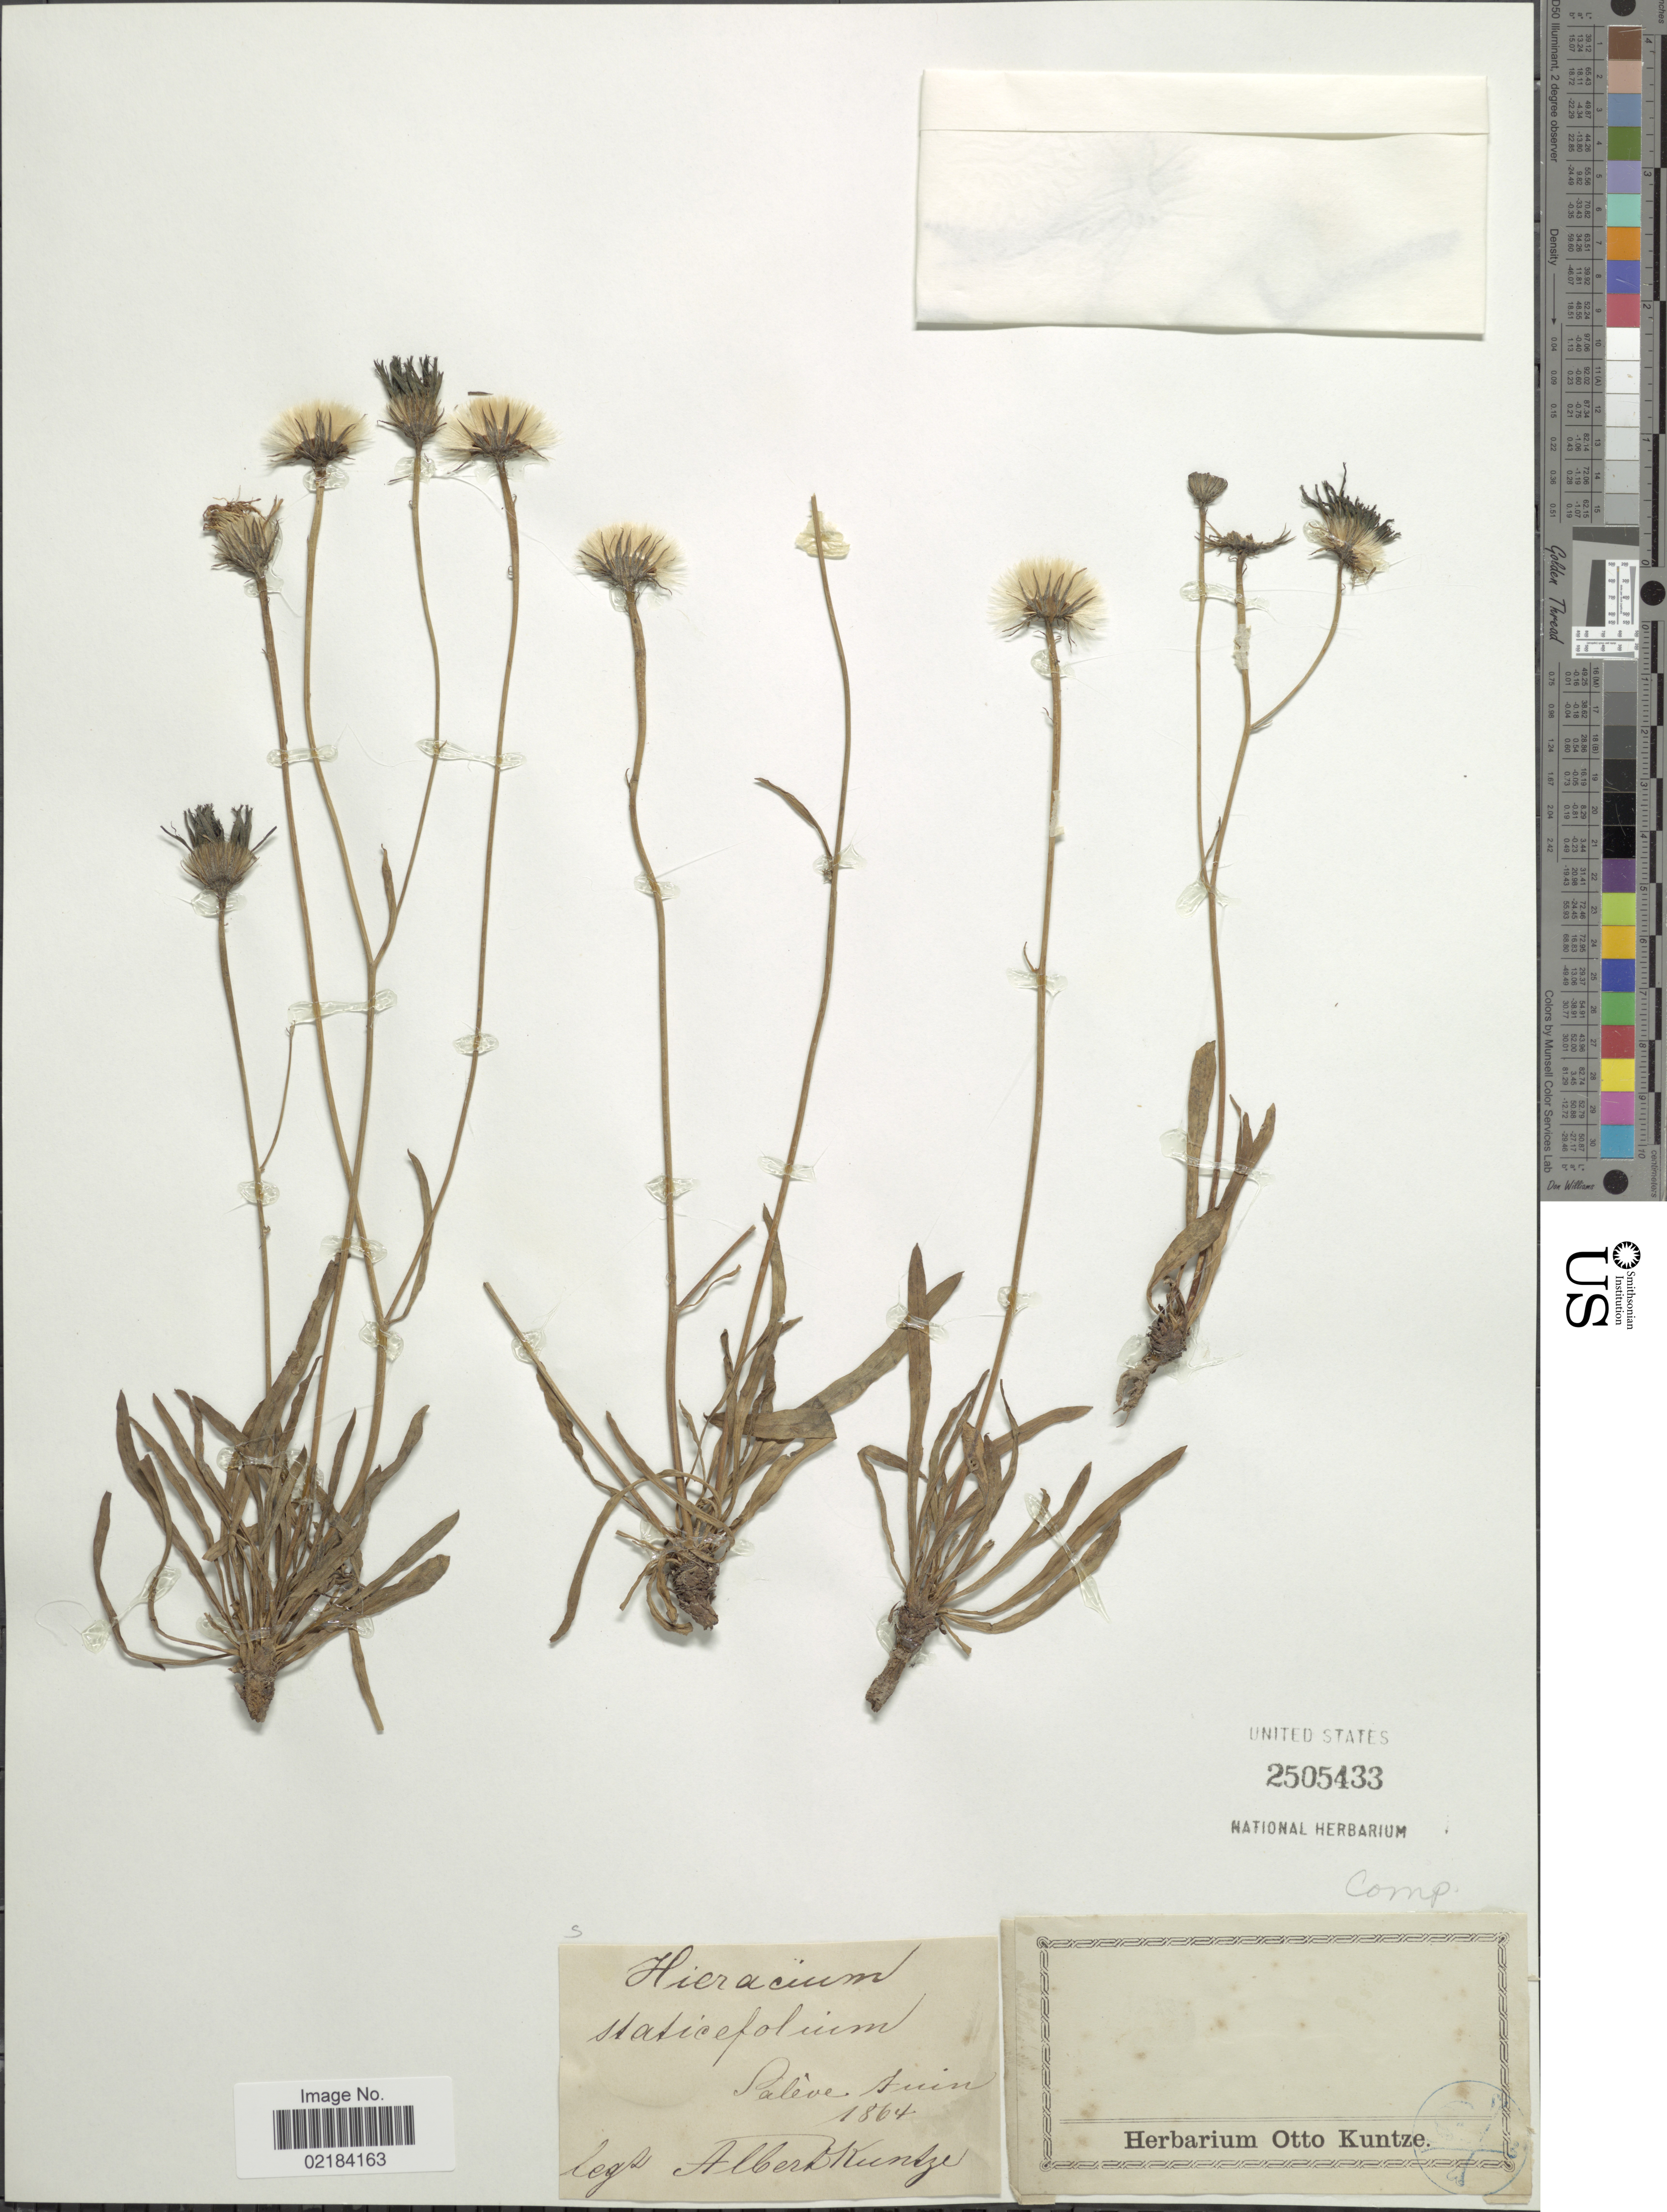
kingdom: Plantae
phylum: Tracheophyta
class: Magnoliopsida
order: Asterales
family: Asteraceae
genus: Hieracium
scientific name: Hieracium staticifolium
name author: Vill.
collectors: A. Kuntze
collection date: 1864-06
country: France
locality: Saleve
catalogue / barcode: US 2505433